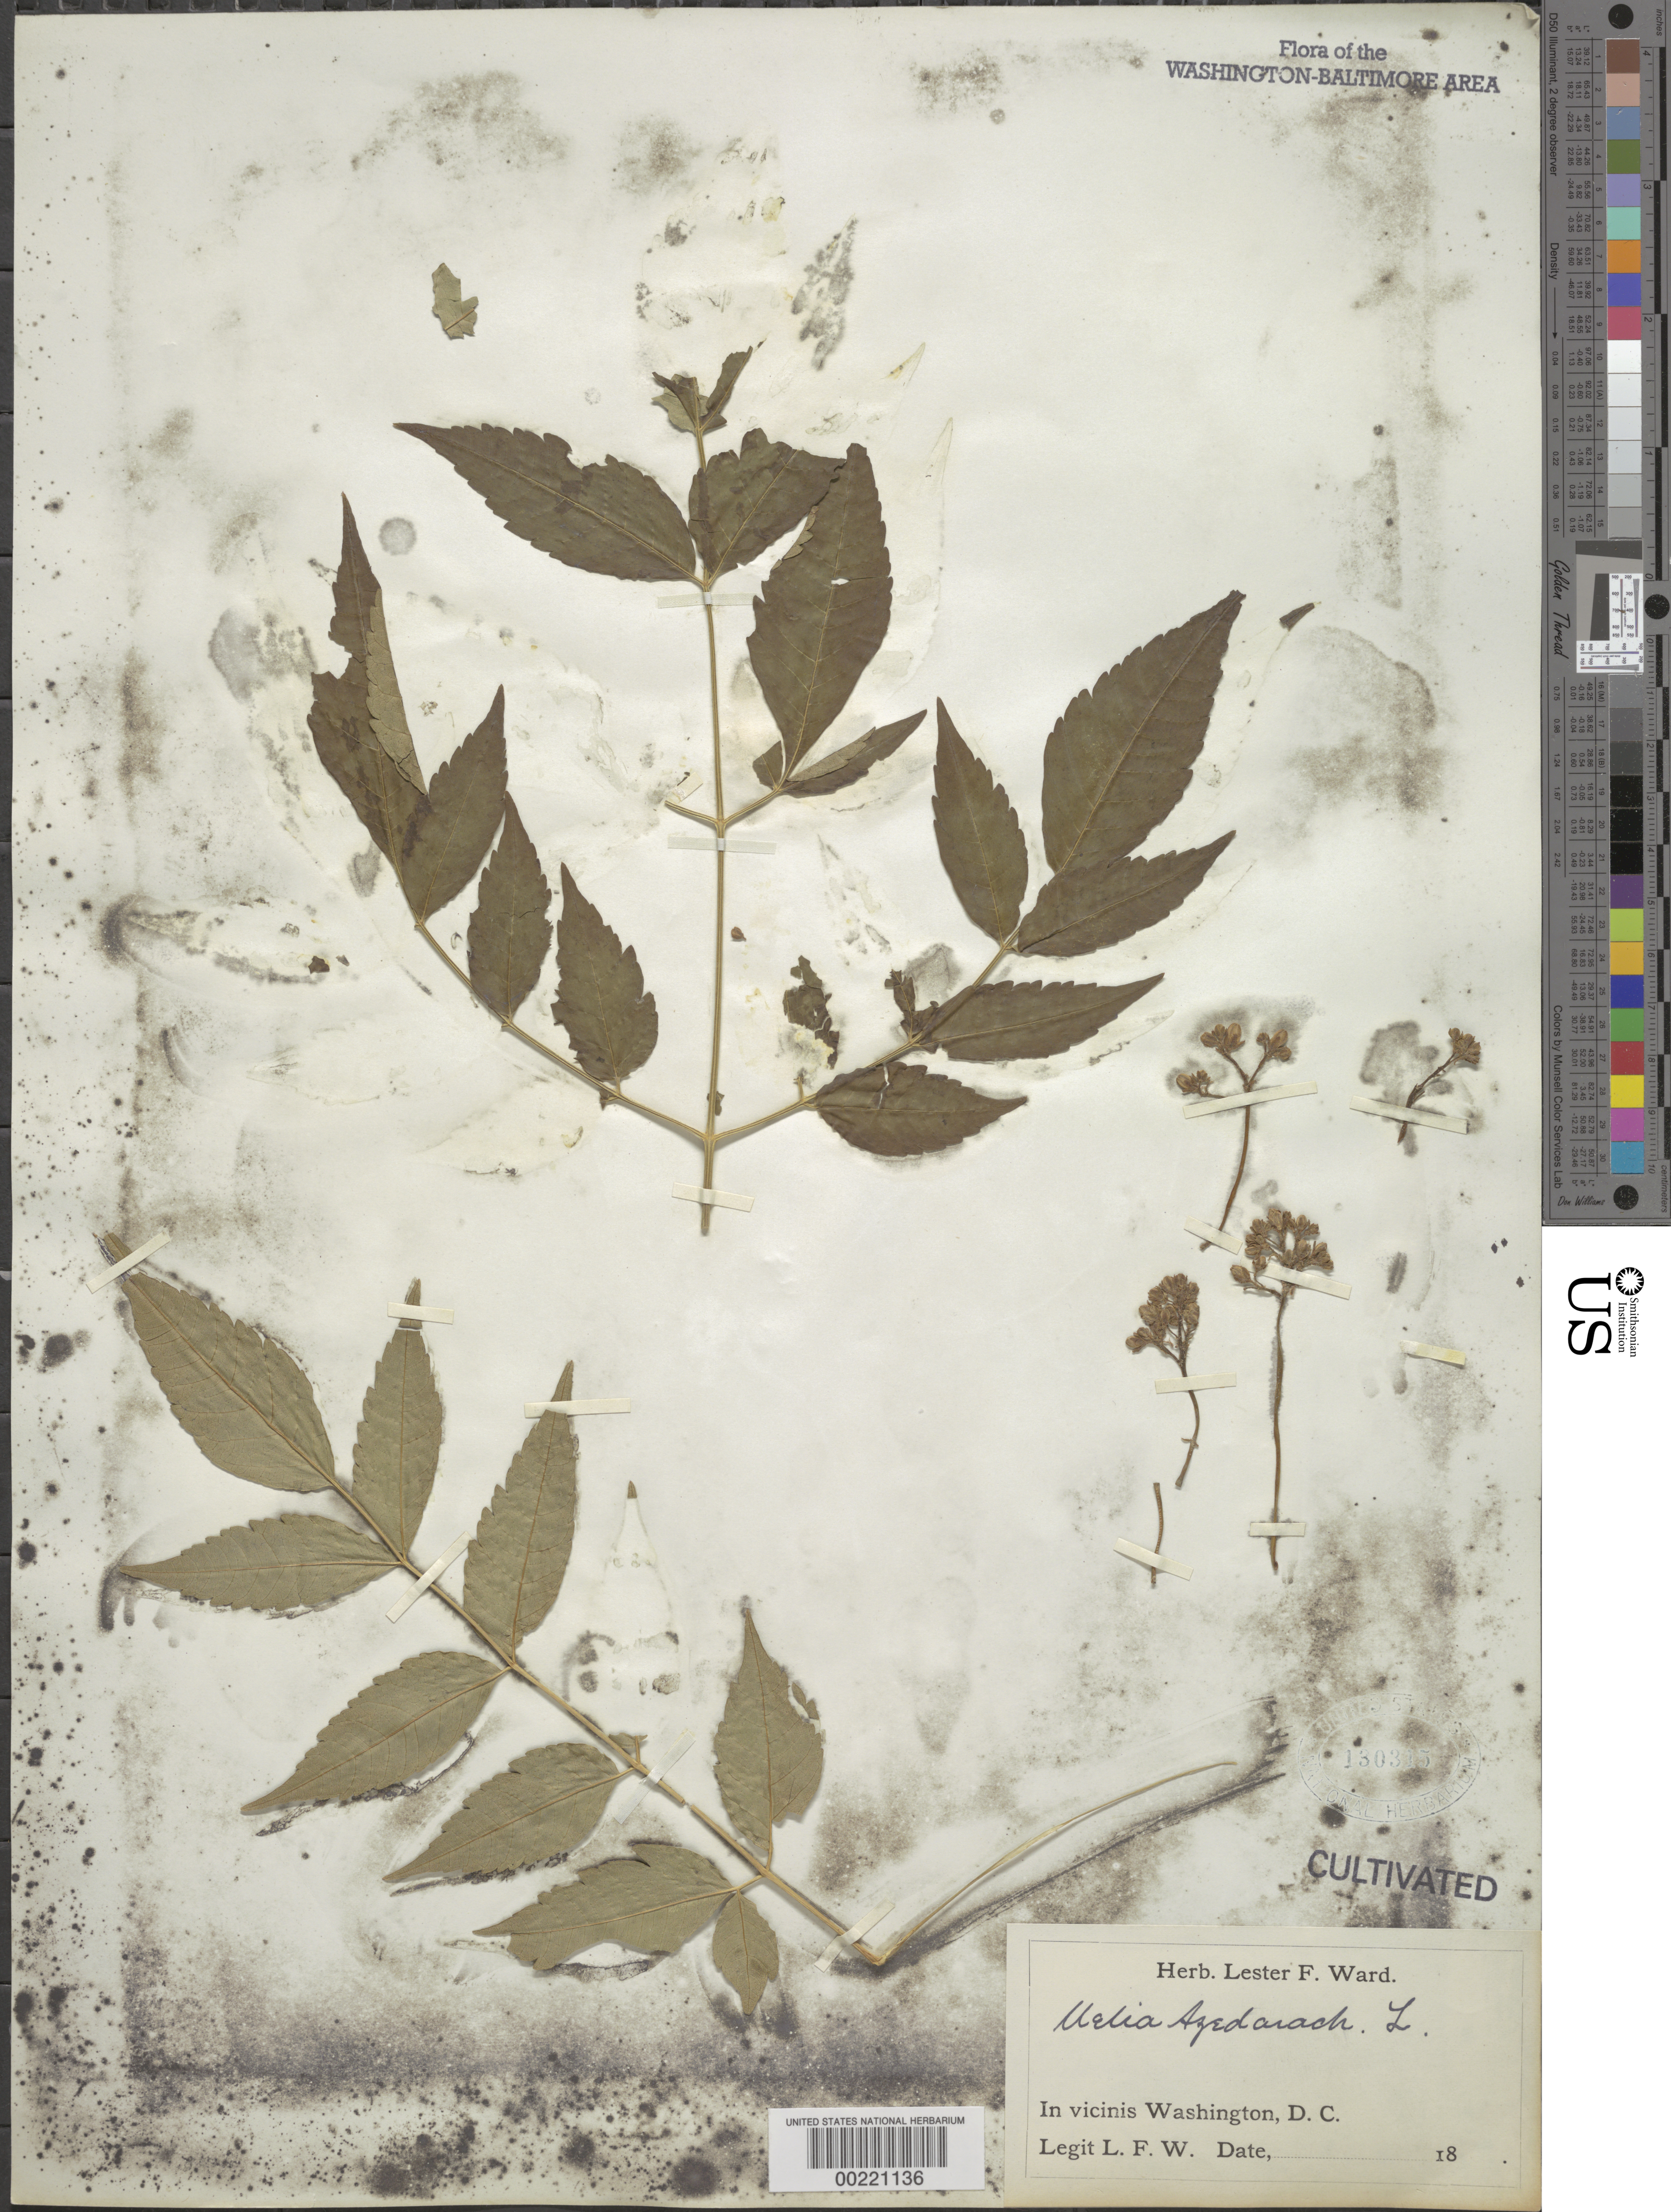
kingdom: Plantae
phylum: Tracheophyta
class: Magnoliopsida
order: Sapindales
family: Meliaceae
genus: Melia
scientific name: Melia azedarach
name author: L.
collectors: L. F. Ward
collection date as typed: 18--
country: United States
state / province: District of Columbia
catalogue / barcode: US 130315